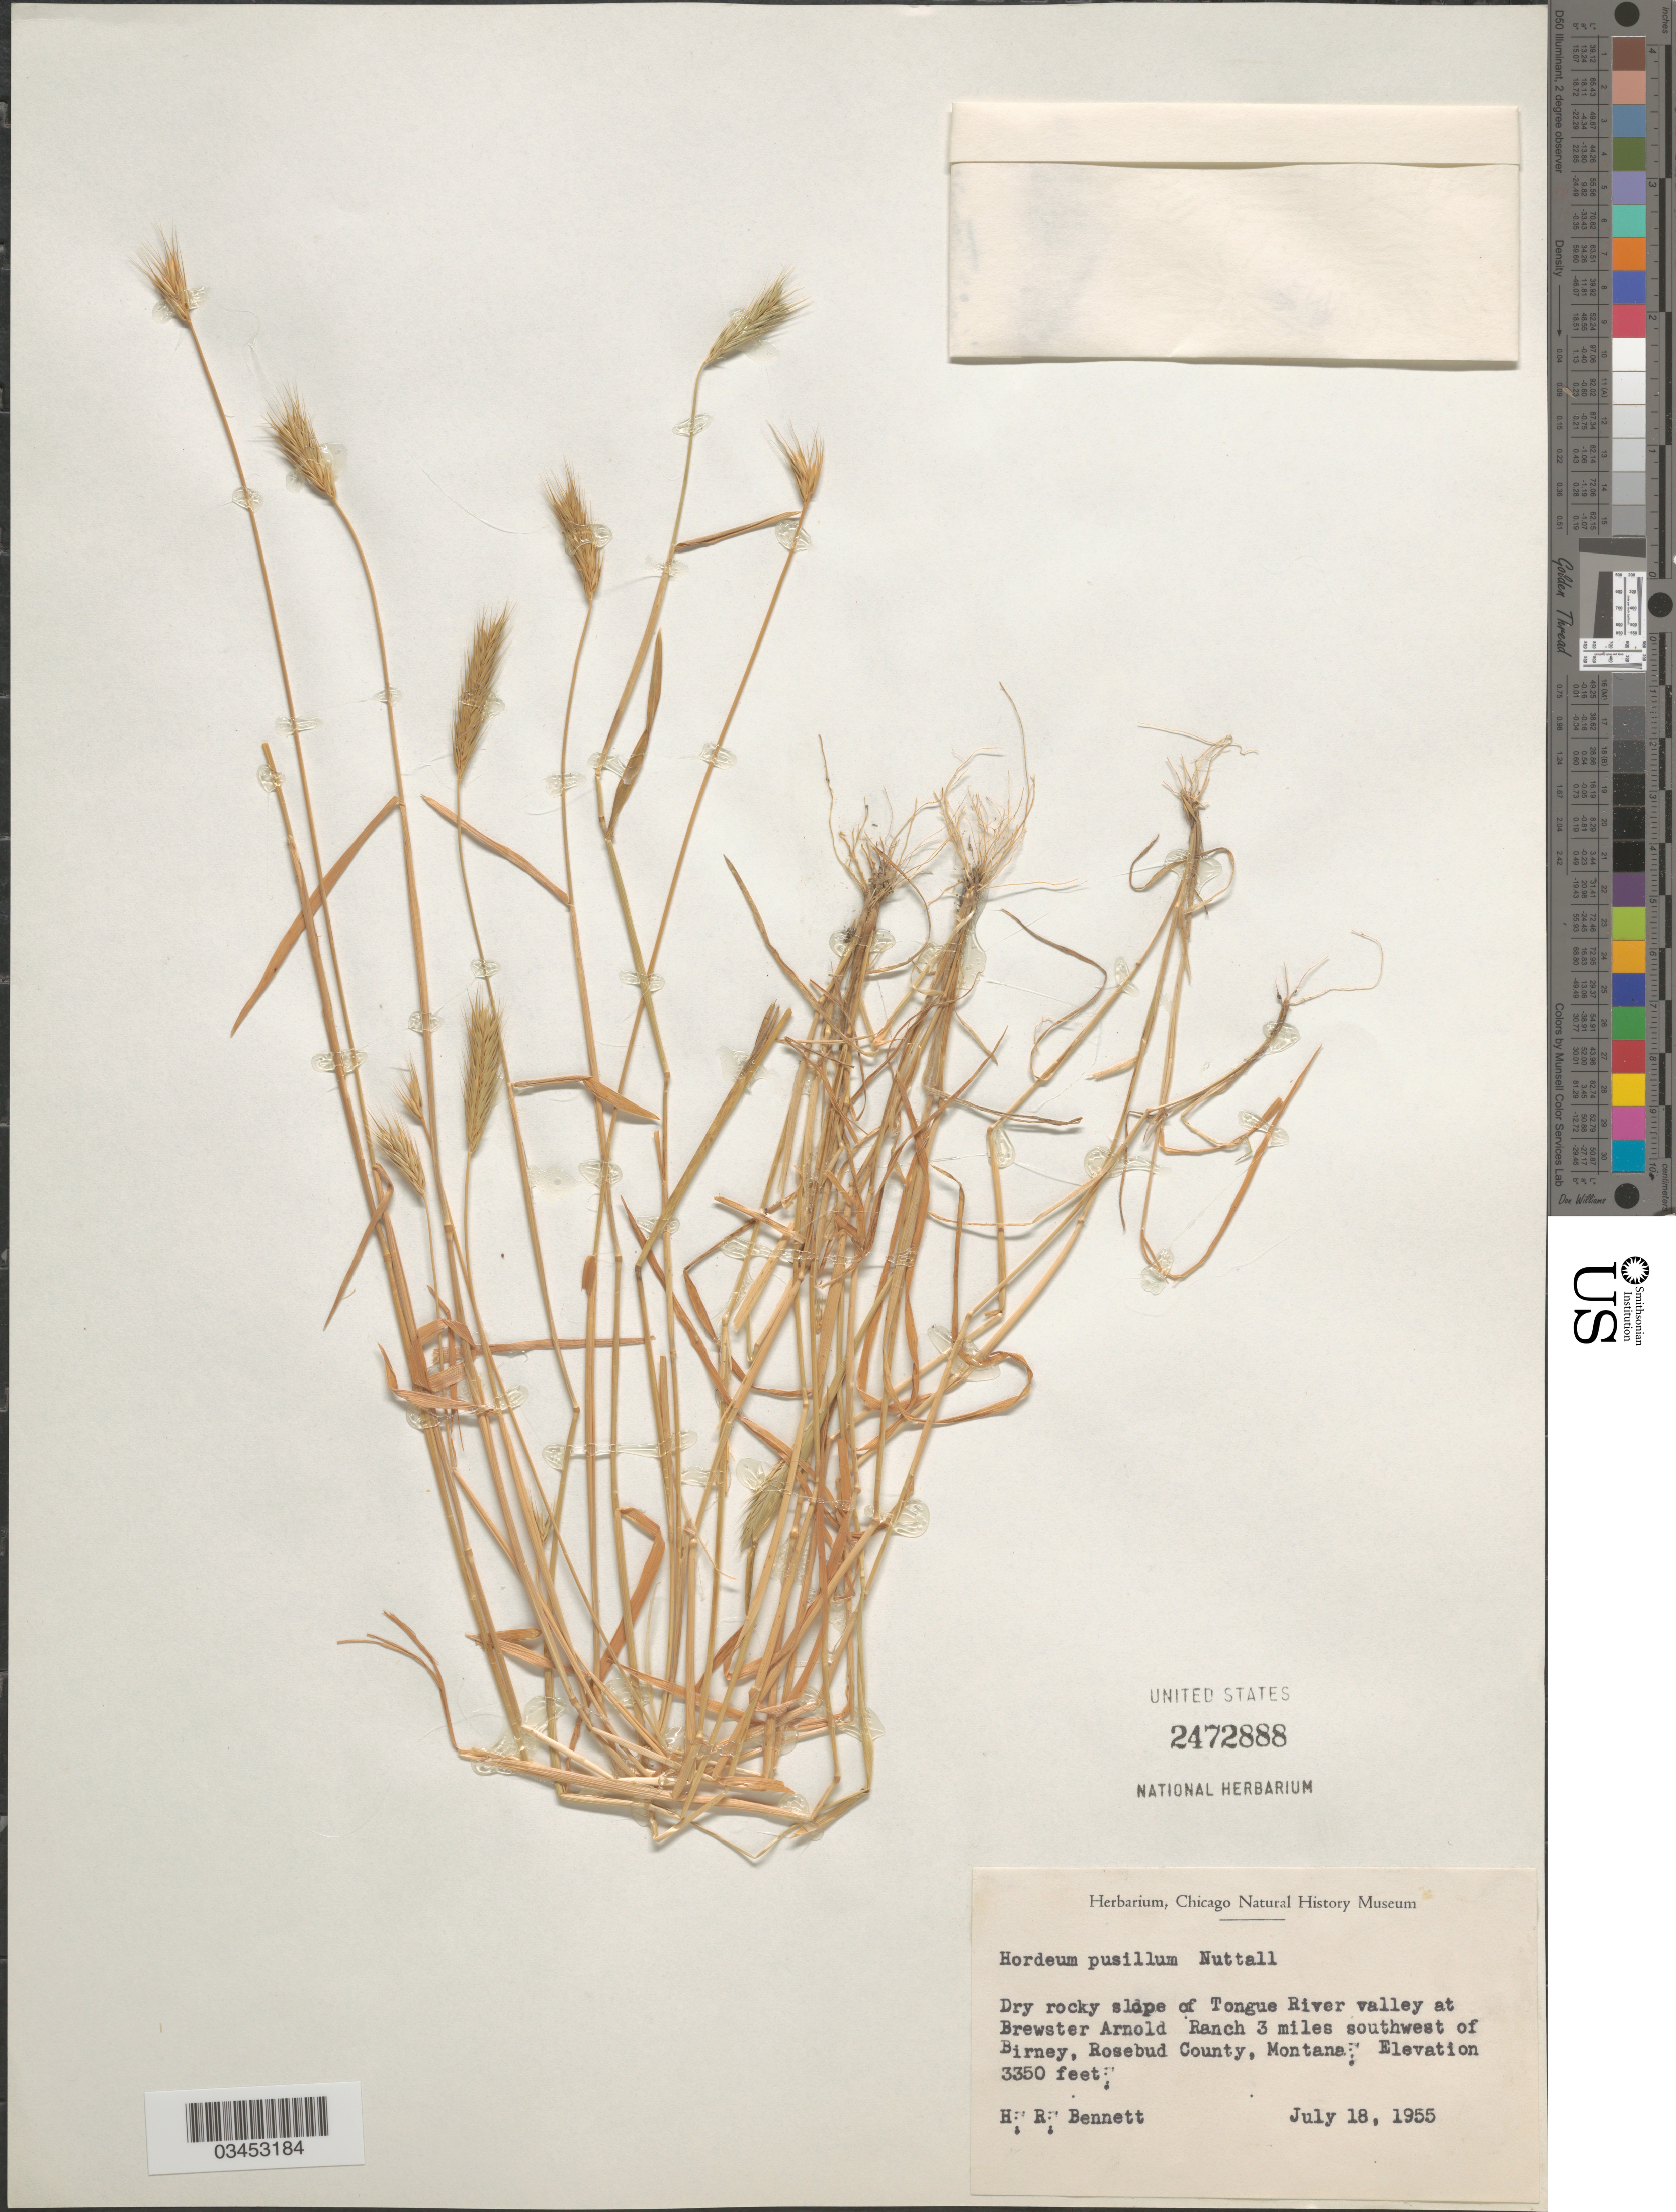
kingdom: Plantae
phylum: Tracheophyta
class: Liliopsida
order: Poales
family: Poaceae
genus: Hordeum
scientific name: Hordeum pusillum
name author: Nutt.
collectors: H. R. Bennett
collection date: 1955-07-18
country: United States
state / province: Montana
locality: Dry rocky slope of Tongue River valley at Brewster Arnold Ranch 3 miles southwest of Birney, Rosebud County.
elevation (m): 1021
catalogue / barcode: US 2472888